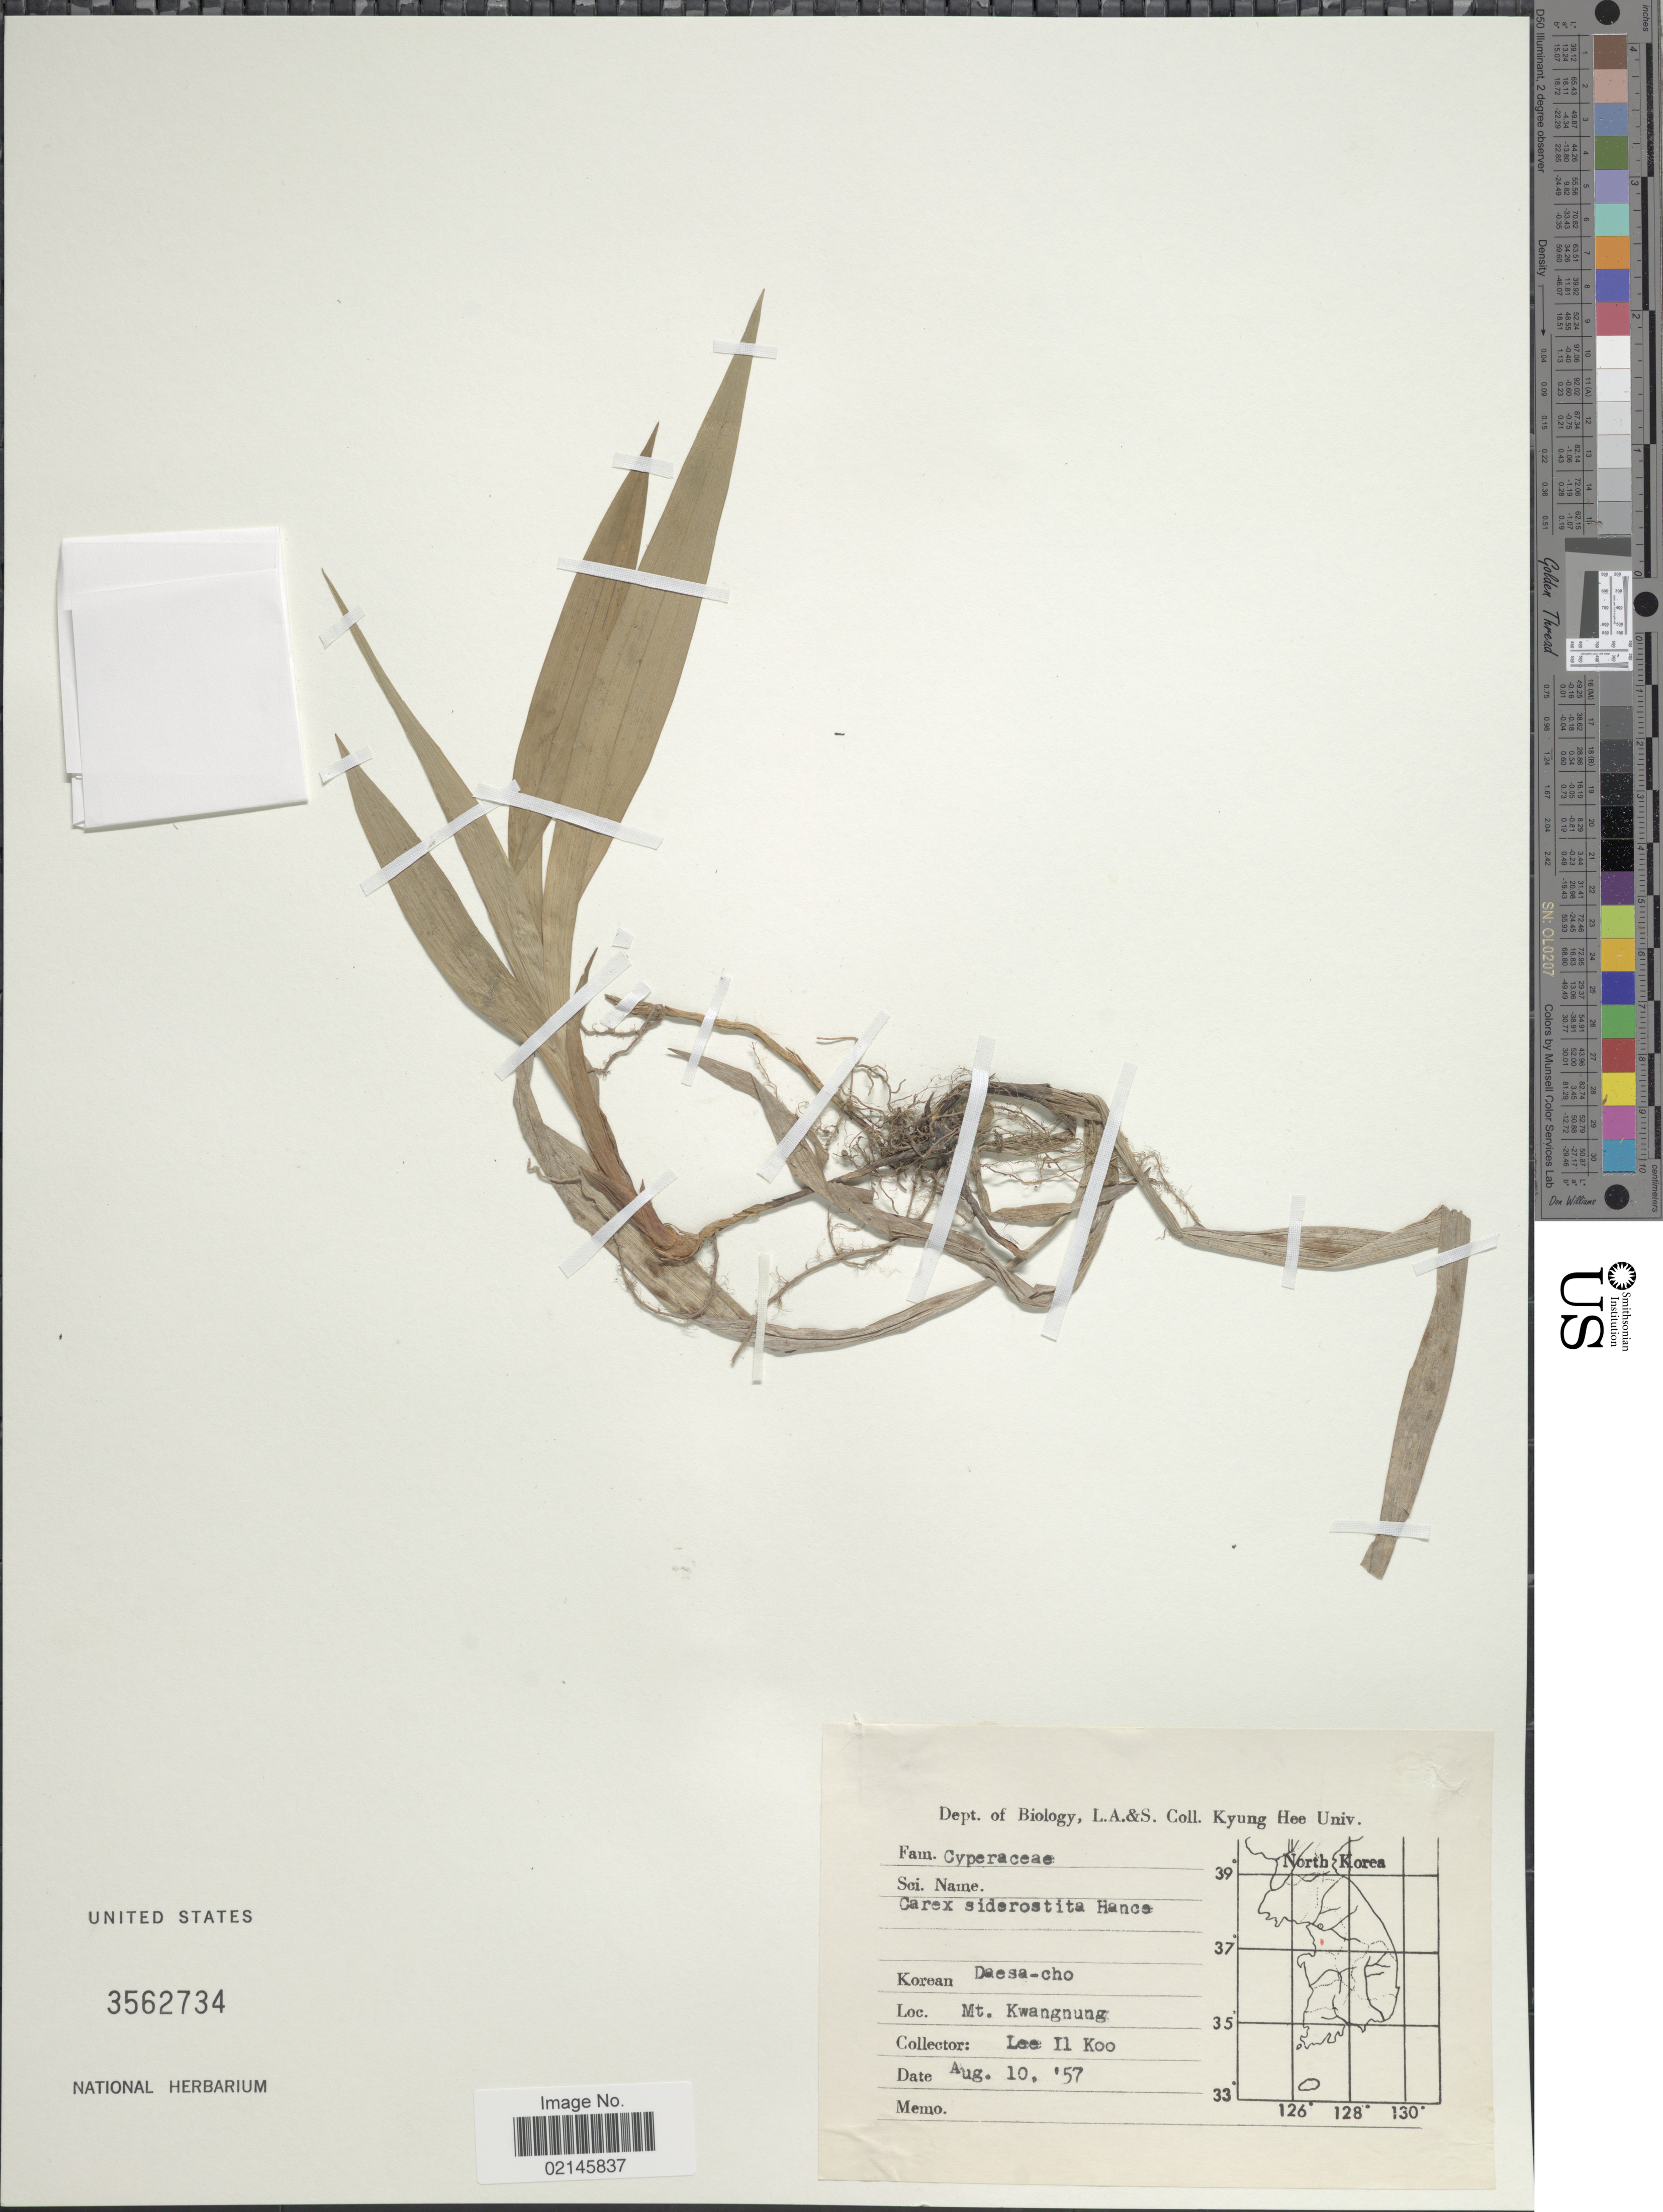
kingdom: Plantae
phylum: Tracheophyta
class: Liliopsida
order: Poales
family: Cyperaceae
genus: Carex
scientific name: Carex siderosticta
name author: Hance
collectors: Il-Ko Lee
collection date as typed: Transcribed d/m/y: 10/8/57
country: South Korea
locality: Mt. Kwangnung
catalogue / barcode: US 3562734